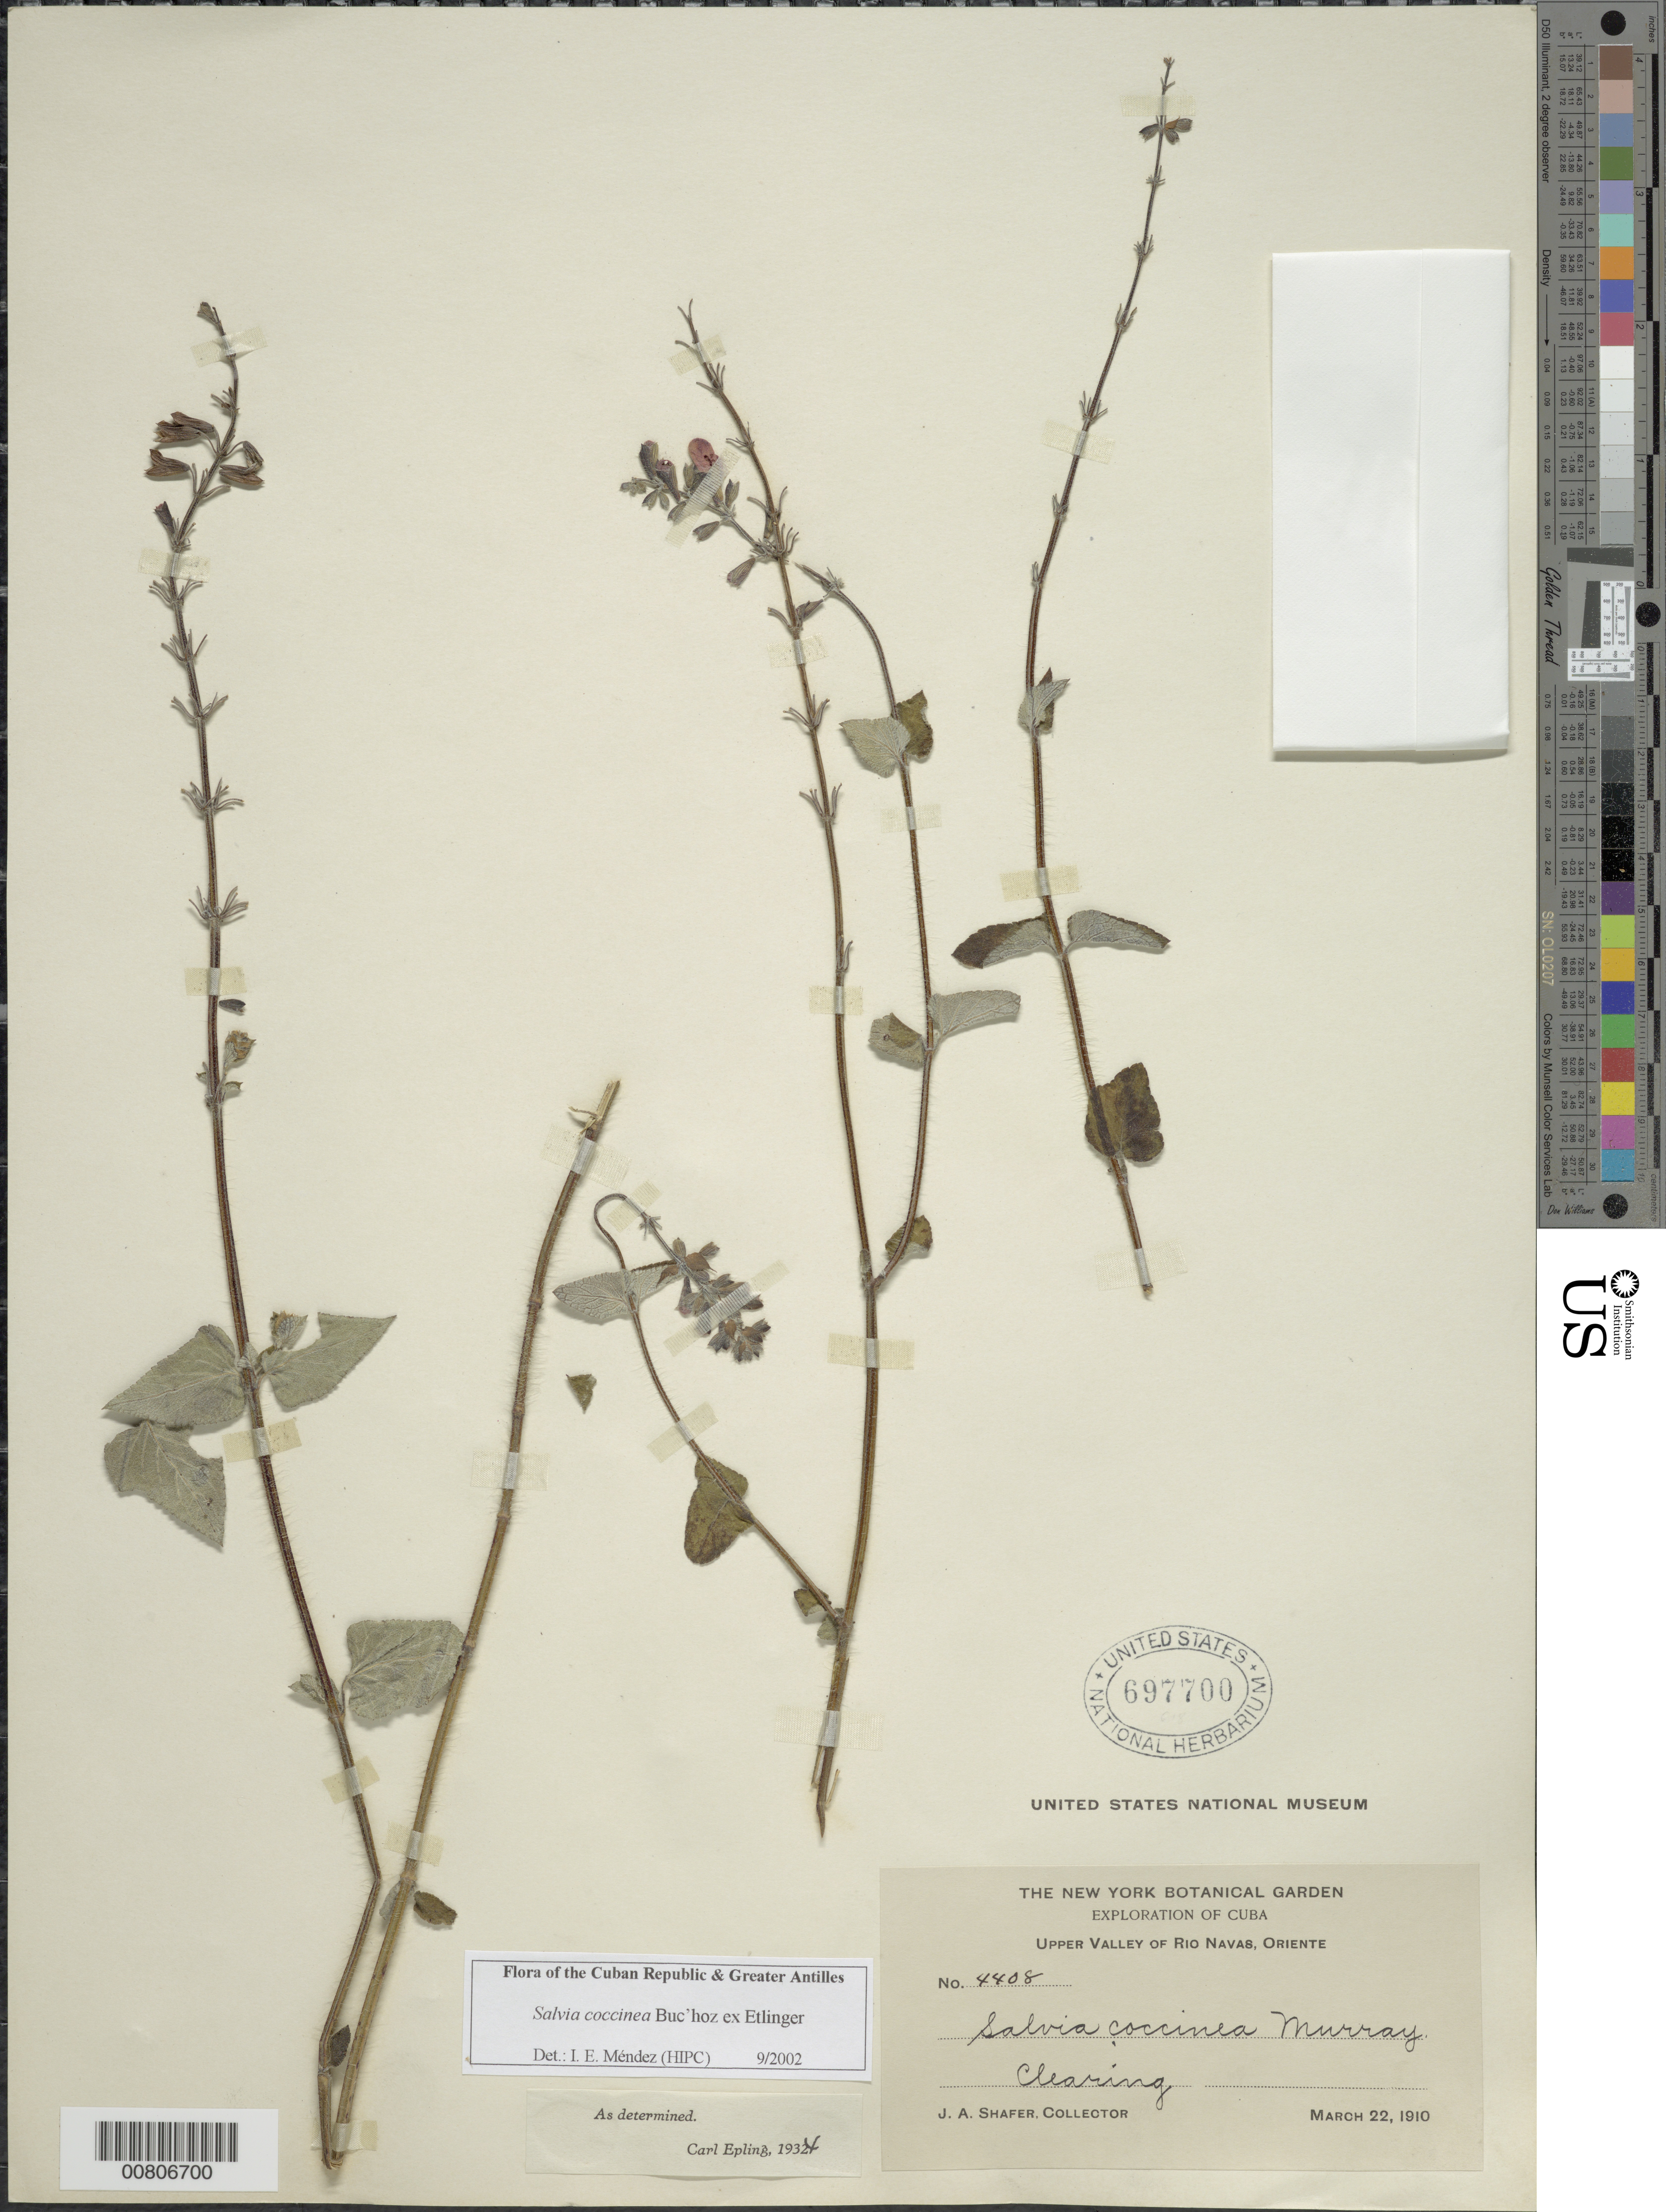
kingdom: Plantae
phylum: Tracheophyta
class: Magnoliopsida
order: Lamiales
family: Lamiaceae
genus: Salvia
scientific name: Salvia coccinea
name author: Buc'hoz ex Etl.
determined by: Méndez, Isidro E., (HIPC)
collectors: J. A. Shafer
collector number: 4408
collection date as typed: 22 Mar 1910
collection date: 1910-03-22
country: Cuba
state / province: Oriente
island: Cuba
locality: Rio Navas, Upper Valley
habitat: Clearing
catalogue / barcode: US 697700